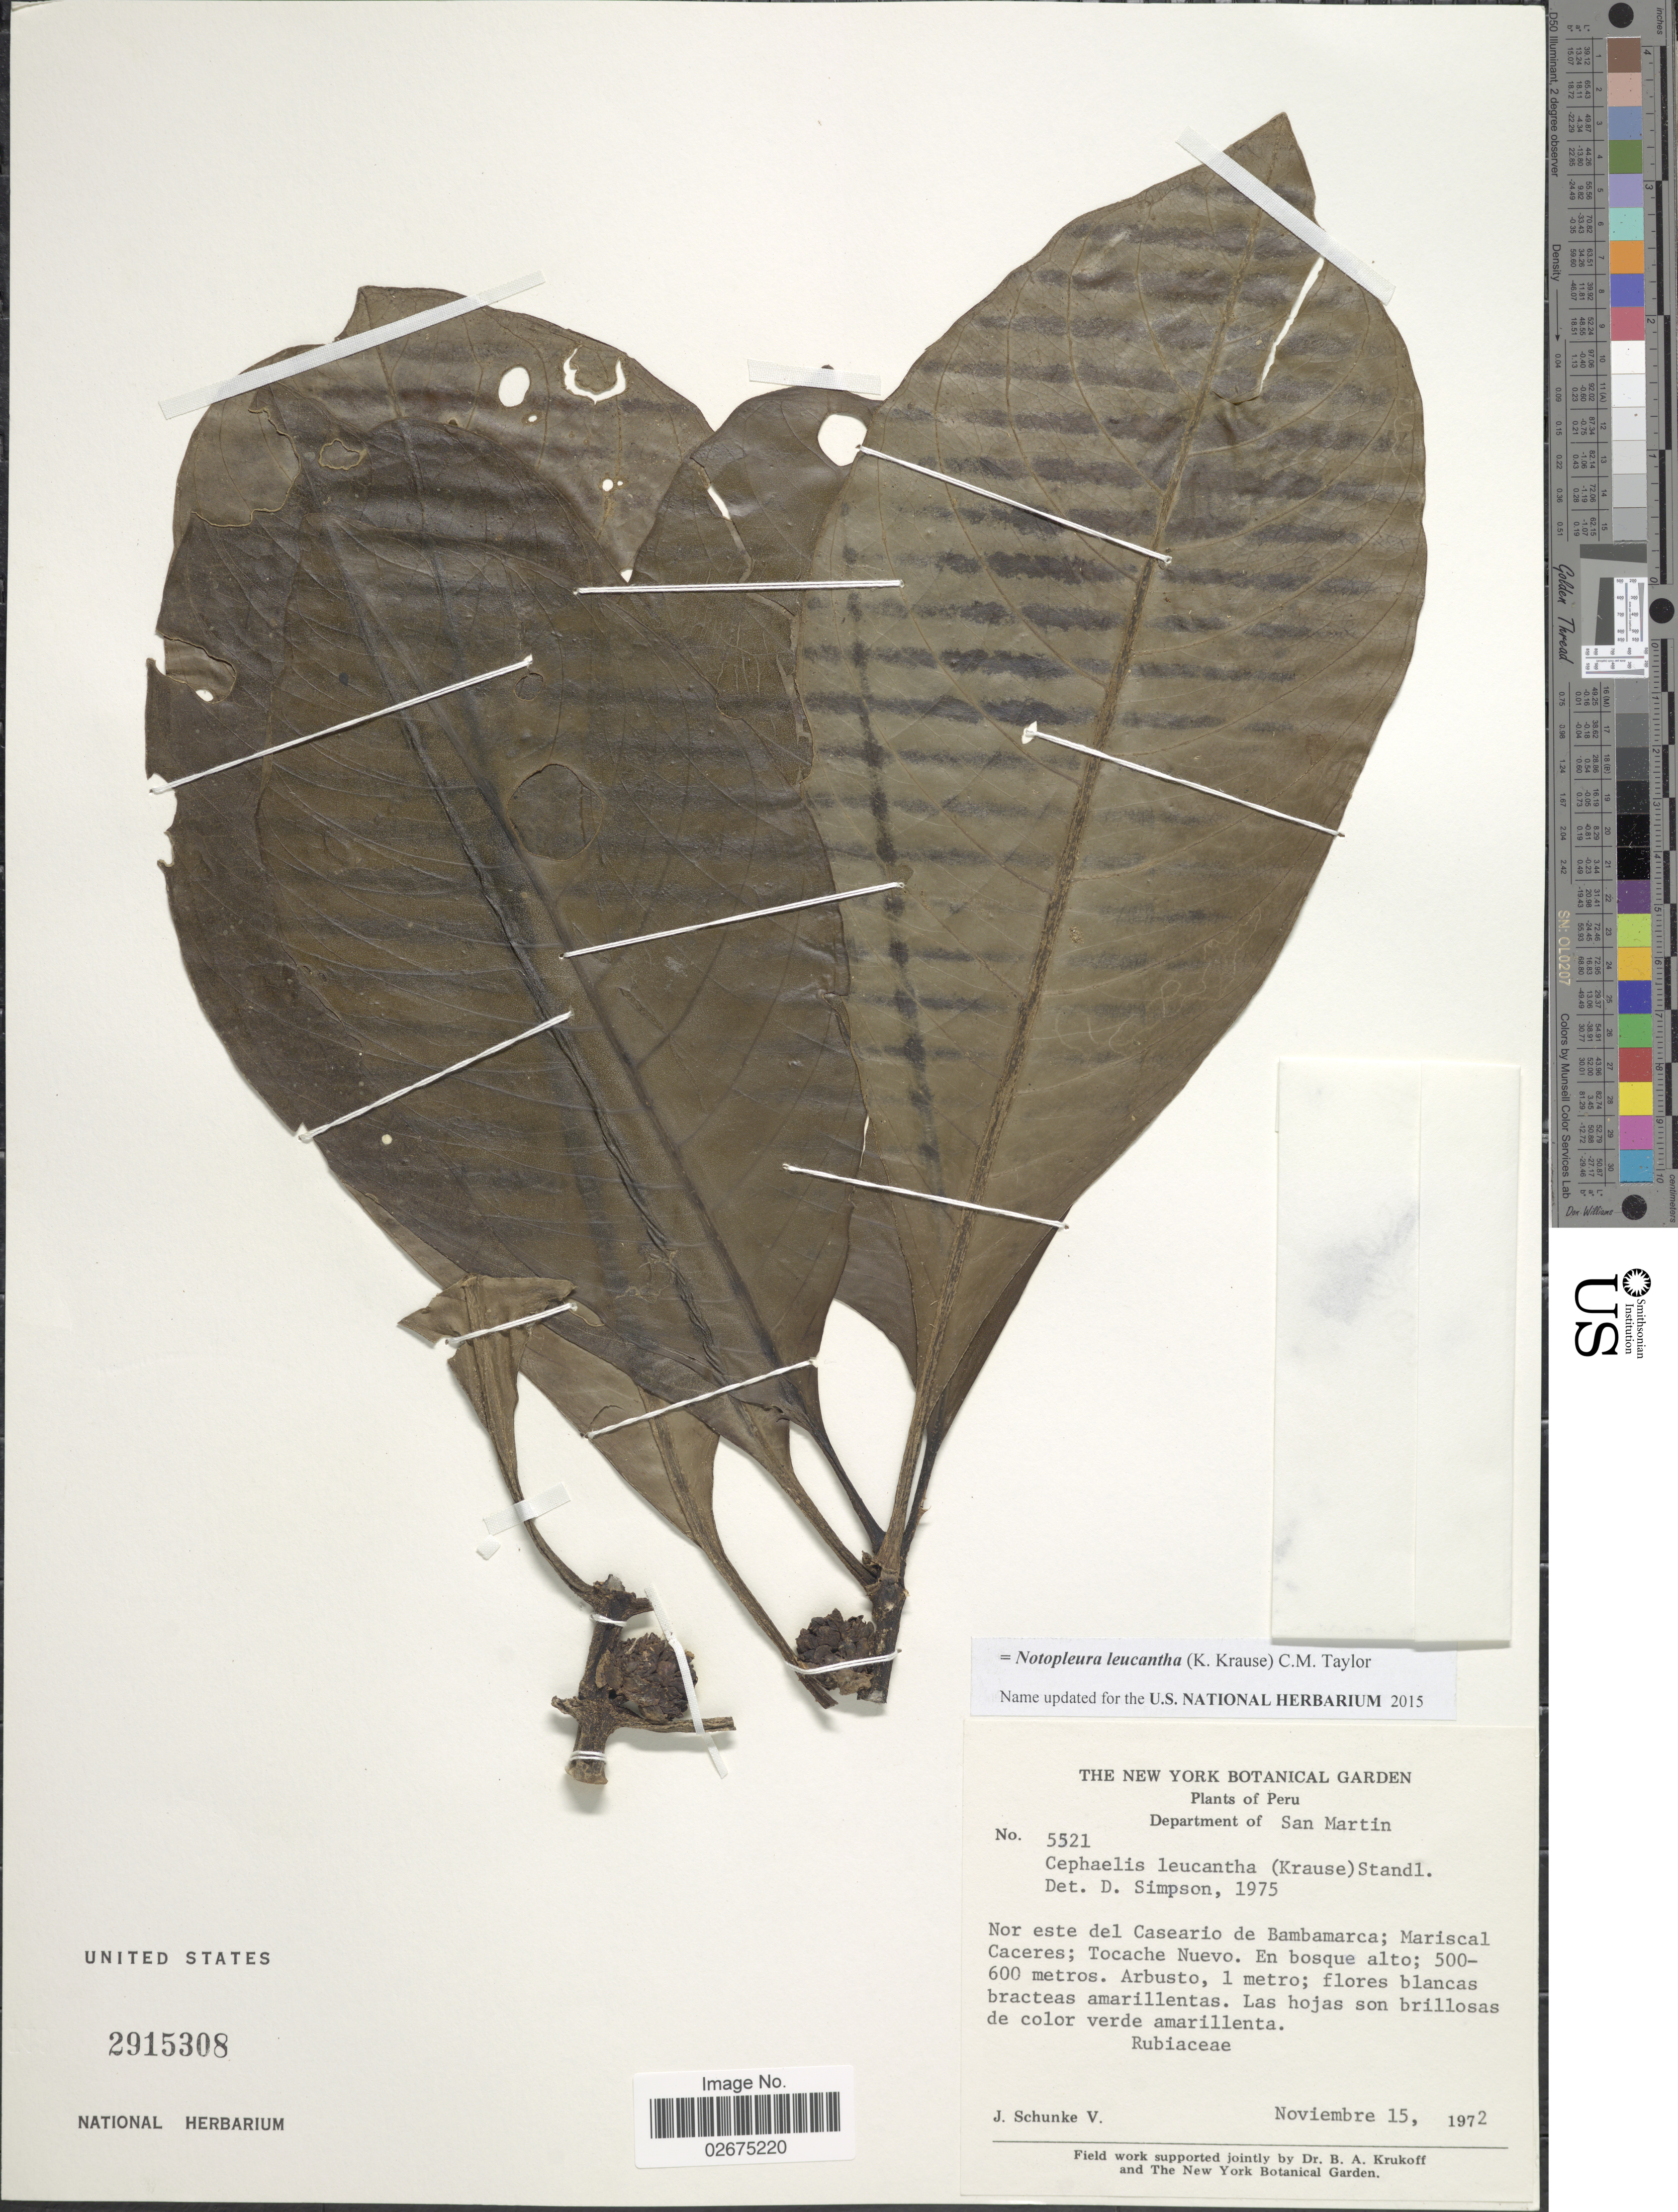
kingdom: Plantae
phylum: Tracheophyta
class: Magnoliopsida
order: Gentianales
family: Rubiaceae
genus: Notopleura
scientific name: Notopleura leucantha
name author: (K. Krause) C.M. Taylor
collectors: J. Schunke Vigo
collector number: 5521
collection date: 1972-11-15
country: Peru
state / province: San Martín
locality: Nor este del Caseario de Bambamarca; Mariscal Caceres; Tocache Nuevo. En bosque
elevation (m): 500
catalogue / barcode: US 2915308